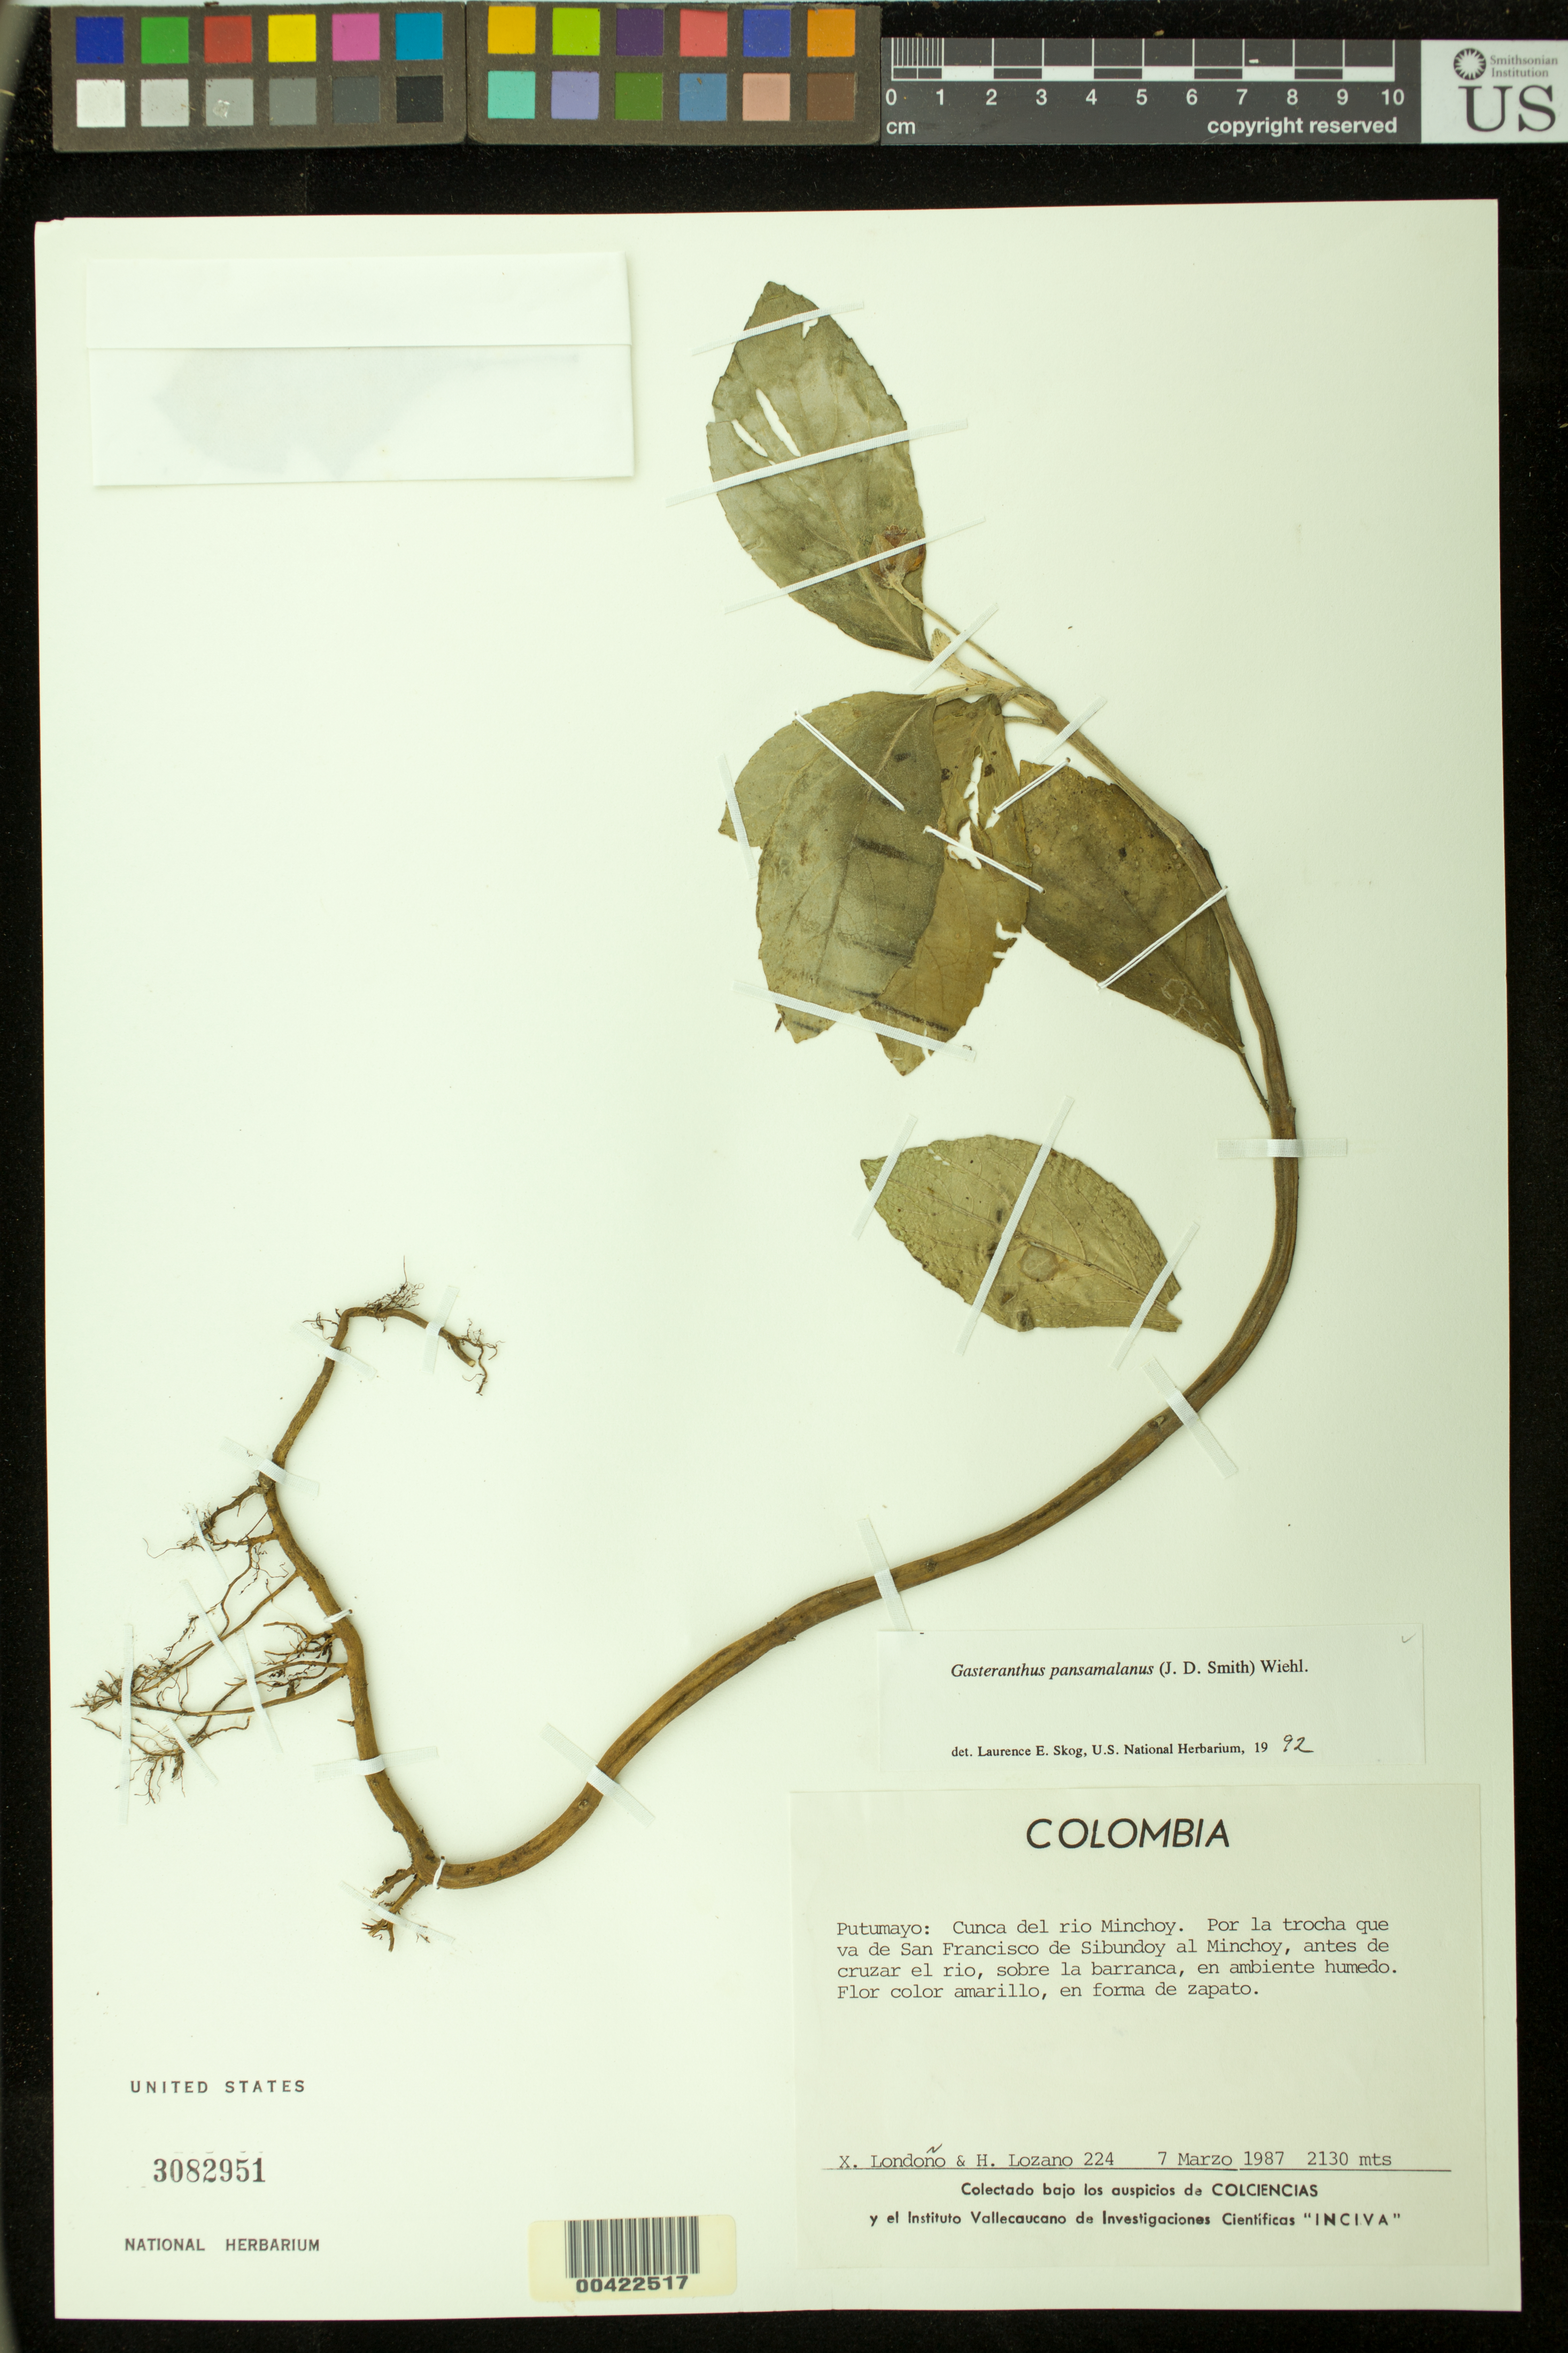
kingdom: Plantae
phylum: Tracheophyta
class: Magnoliopsida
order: Lamiales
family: Gesneriaceae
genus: Gasteranthus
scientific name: Gasteranthus pansamalanus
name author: (Donn. Sm.) Wiehler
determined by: Skog, Laurence E.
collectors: X. Londoño & H. Lozano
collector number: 224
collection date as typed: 07 Mar 1987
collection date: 1987-03-07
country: Colombia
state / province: Putumayo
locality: Cunca del rio Minchoy, por la trocha que va de San Francisco de Sibundoy al Minchoy, antes de cruzar el rio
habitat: Sobre la barranca en ambiente humedo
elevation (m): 2130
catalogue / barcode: US 3082951